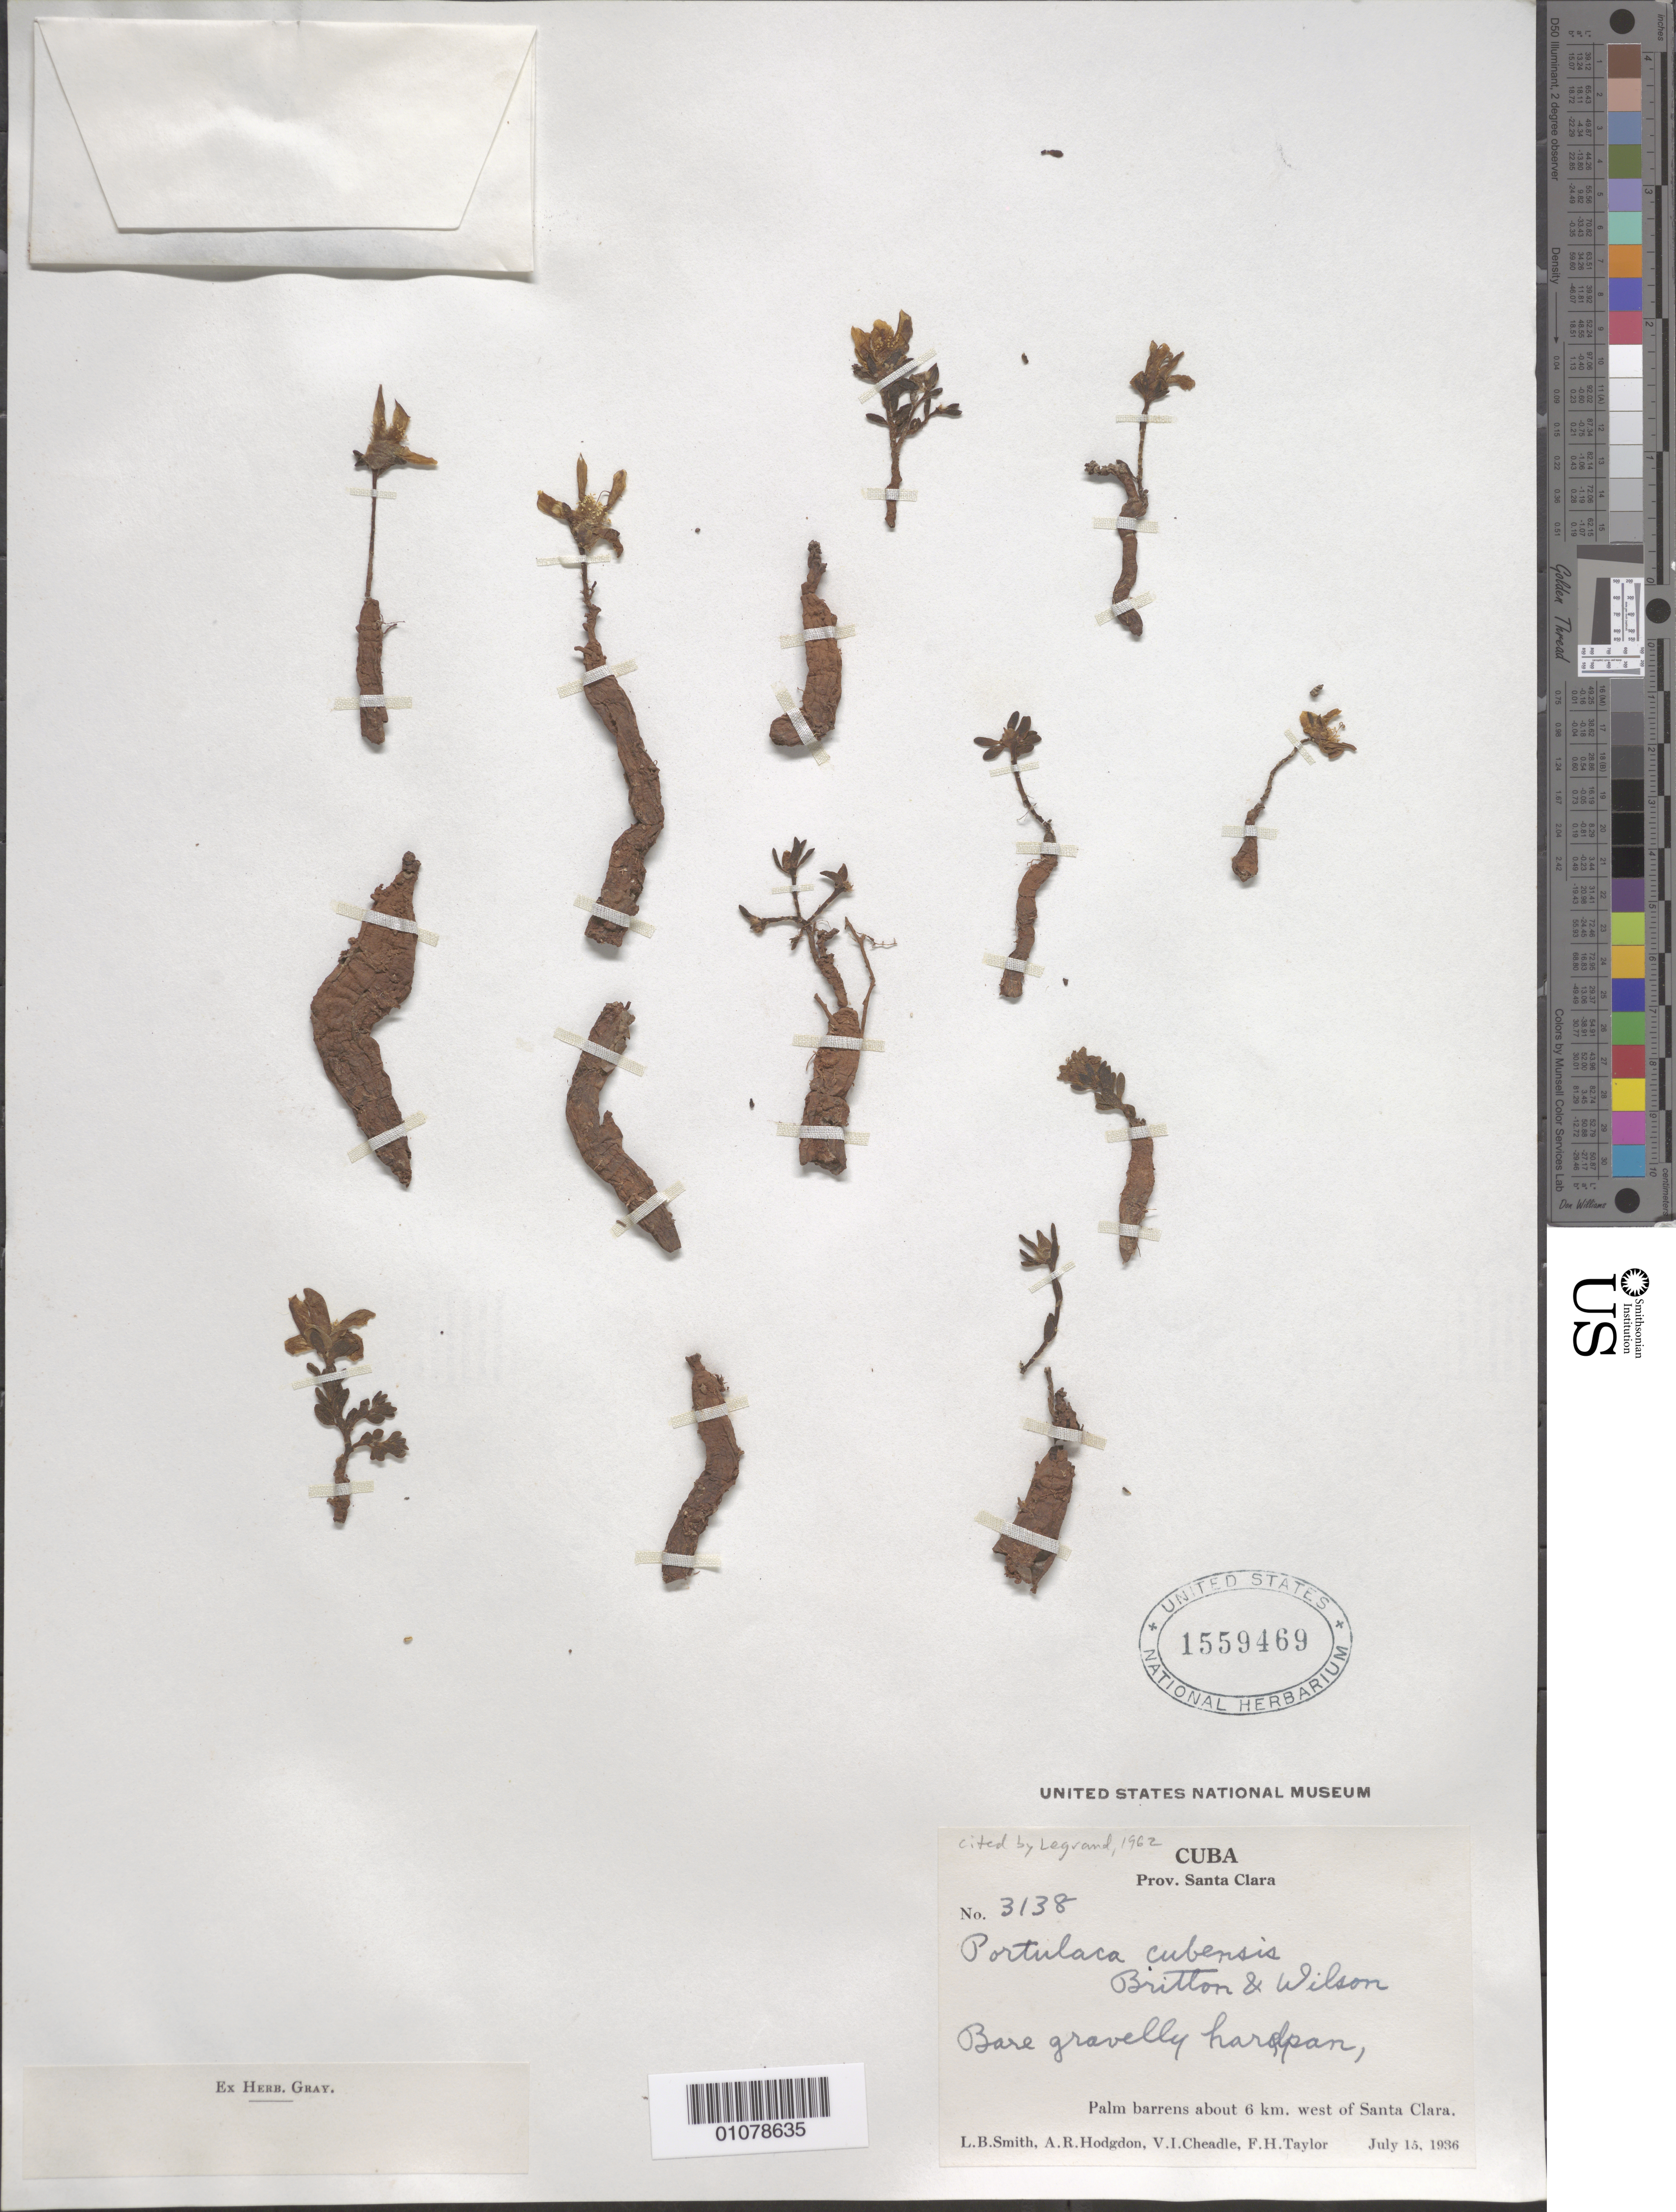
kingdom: Plantae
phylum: Tracheophyta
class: Magnoliopsida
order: Caryophyllales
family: Portulacaceae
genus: Portulaca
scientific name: Portulaca cubensis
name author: Britton & P. Wilson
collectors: L. Smith, A. R. Hodgdon, V. I. Cheadle & F. H. Taylor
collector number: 3138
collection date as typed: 15 Jul 1936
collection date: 1936-07-15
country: Cuba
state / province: Villa Clara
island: Cuba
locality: About 6 km W of Santa Clara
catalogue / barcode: US 1559469